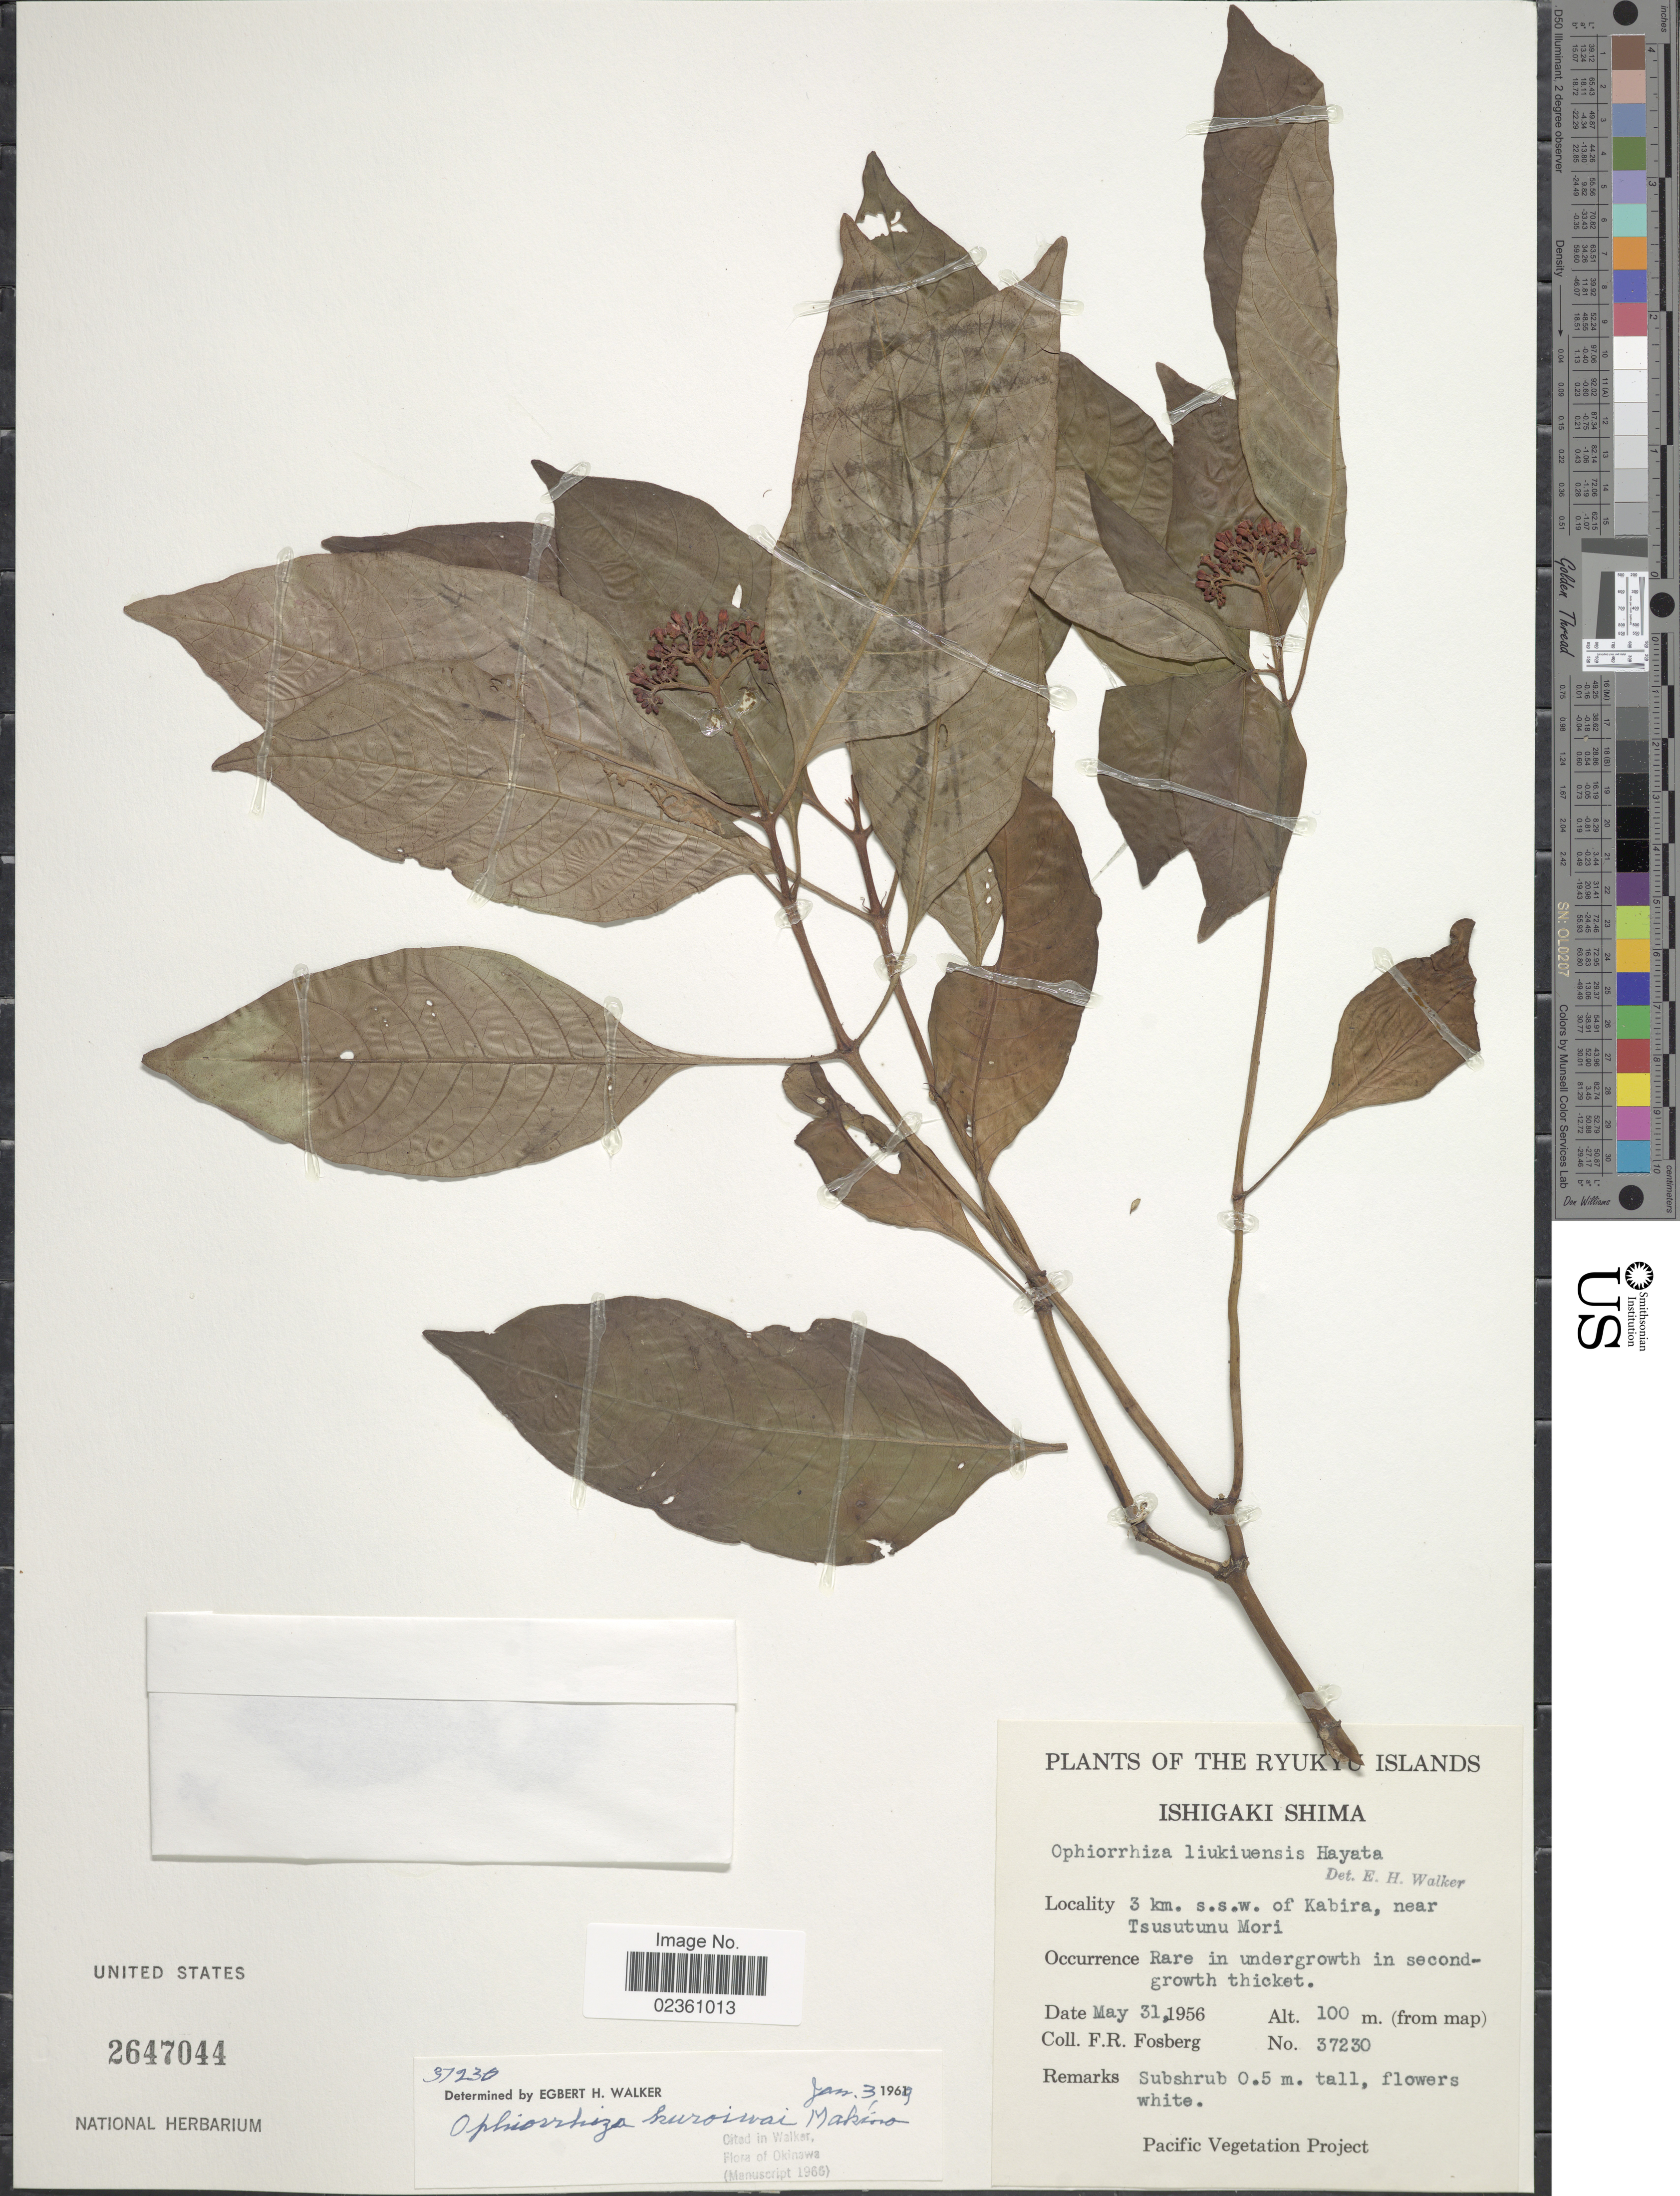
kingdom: Plantae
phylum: Tracheophyta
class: Magnoliopsida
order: Gentianales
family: Rubiaceae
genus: Ophiorrhiza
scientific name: Ophiorrhiza kuroiwai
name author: Makino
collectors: F. R. Fosberg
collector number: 37230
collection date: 1956-05-31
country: Japan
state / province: Okinawa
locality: The Ryukyu Islands, Ishigaki Shima, 3 km s.s.w. of Kabira, near TsusutunuMori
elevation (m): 100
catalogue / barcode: US 2647044